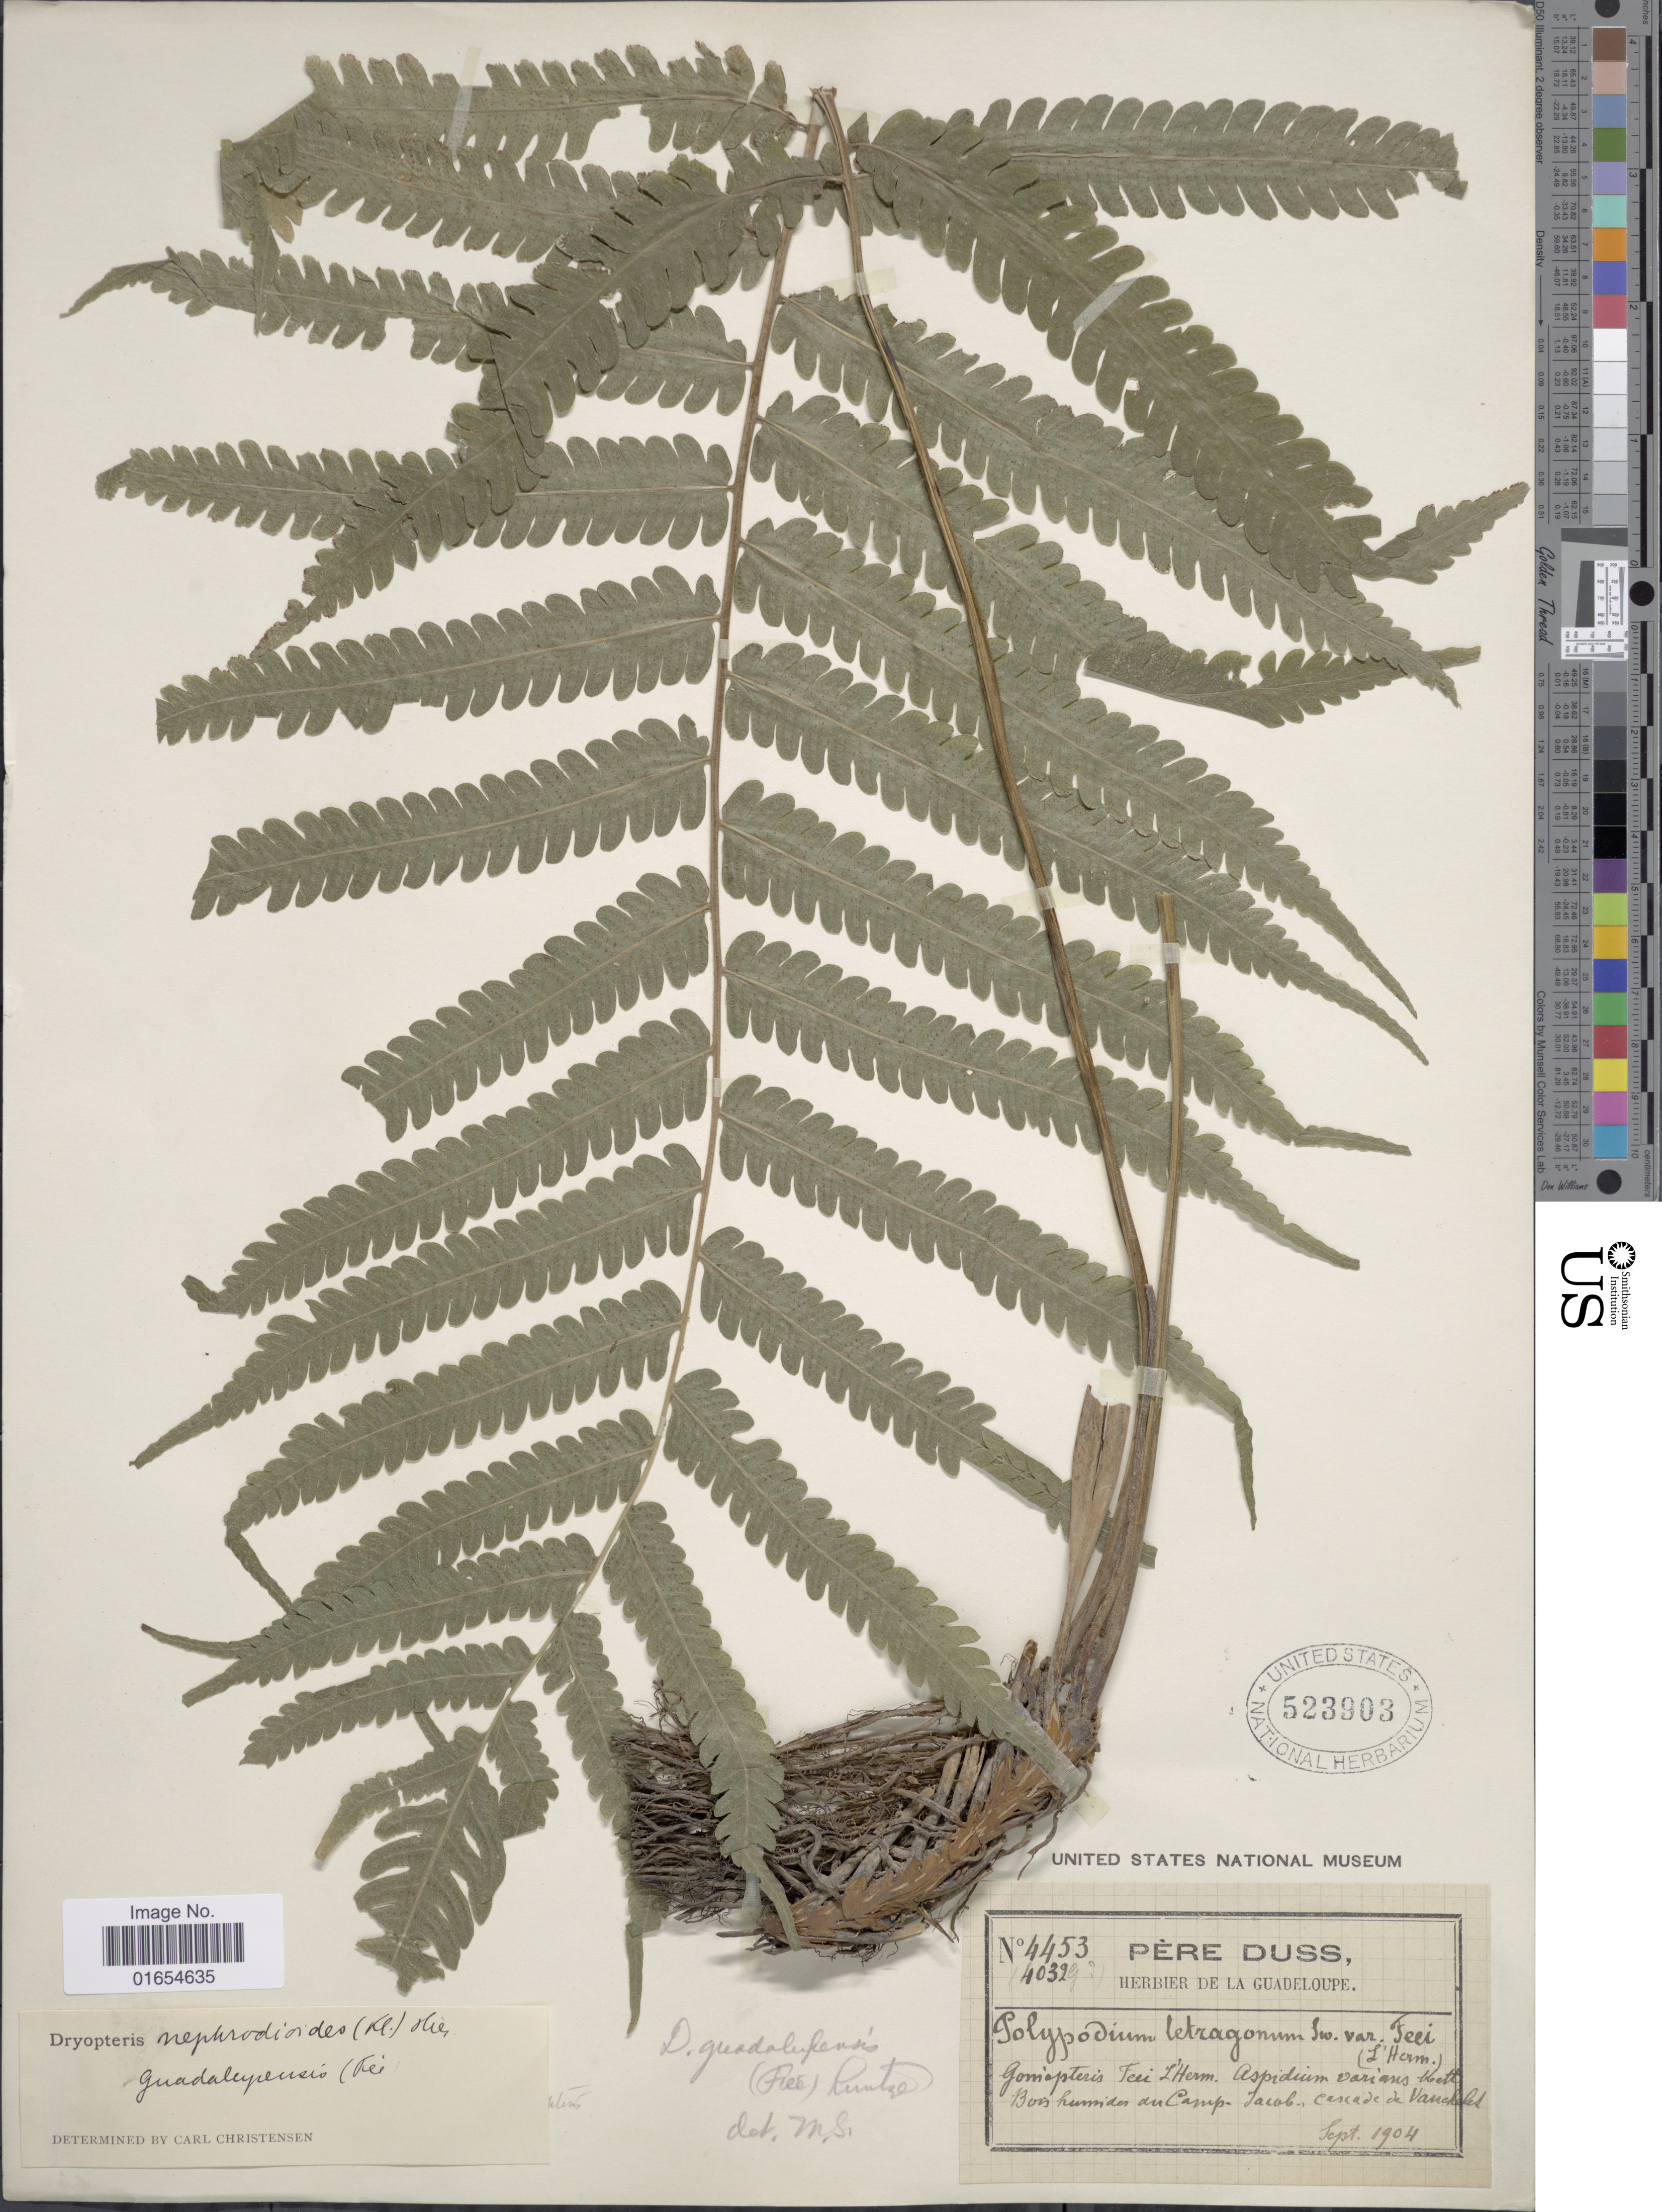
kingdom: Plantae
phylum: Tracheophyta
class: Polypodiopsida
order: Polypodiales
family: Thelypteridaceae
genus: Goniopteris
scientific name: Goniopteris nephrodioides (Klotzsch) comb. nov., ined 2015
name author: (Klotzsch)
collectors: Père Duss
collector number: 4453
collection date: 1904-09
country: Guadeloupe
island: Leeward Is.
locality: Bois humides du Camp. Jacob, Cascade Vauchelet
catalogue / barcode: US 523903